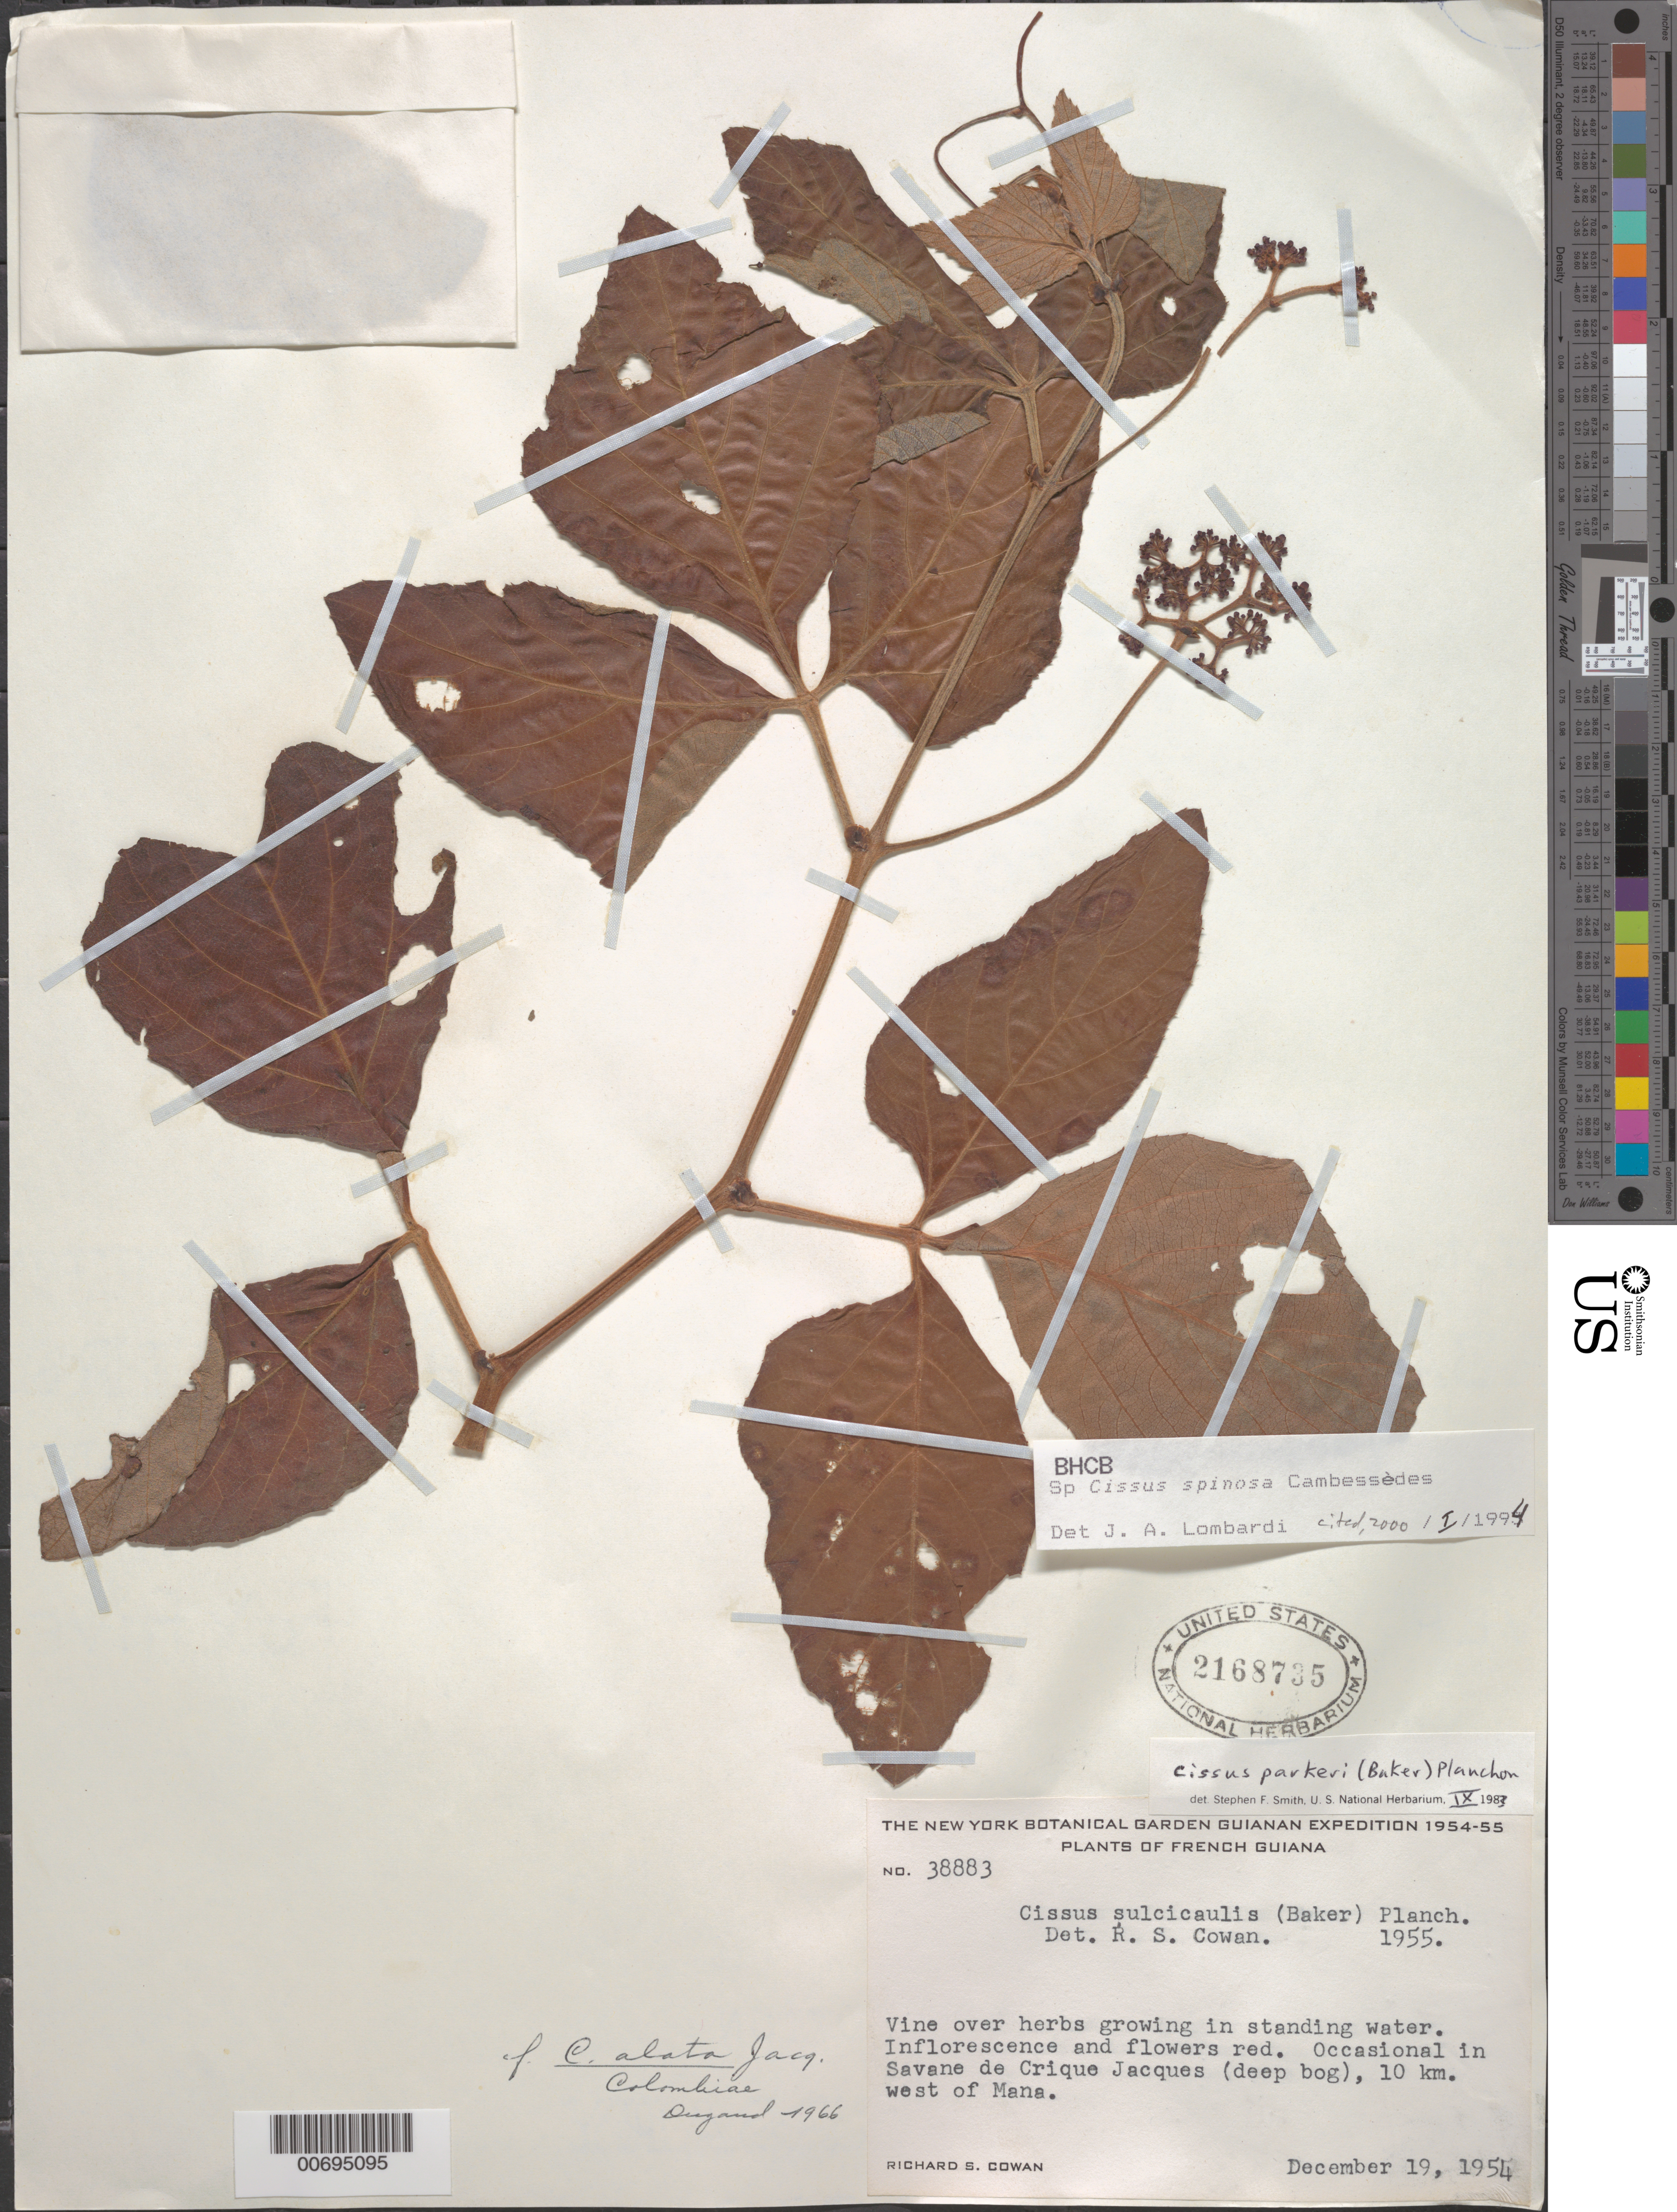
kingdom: Plantae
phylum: Tracheophyta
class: Magnoliopsida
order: Vitales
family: Vitaceae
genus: Cissus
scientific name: Cissus spinosa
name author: Cambess.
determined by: Lombardi, Julio A.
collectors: R. S. Cowan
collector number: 38883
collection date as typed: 19-Dec-54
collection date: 1954-12-19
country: French Guiana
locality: Crique Jacques, near St. Laurent, 10 km W of Mana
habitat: Savanna, over plants in standing water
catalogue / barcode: US 2168735